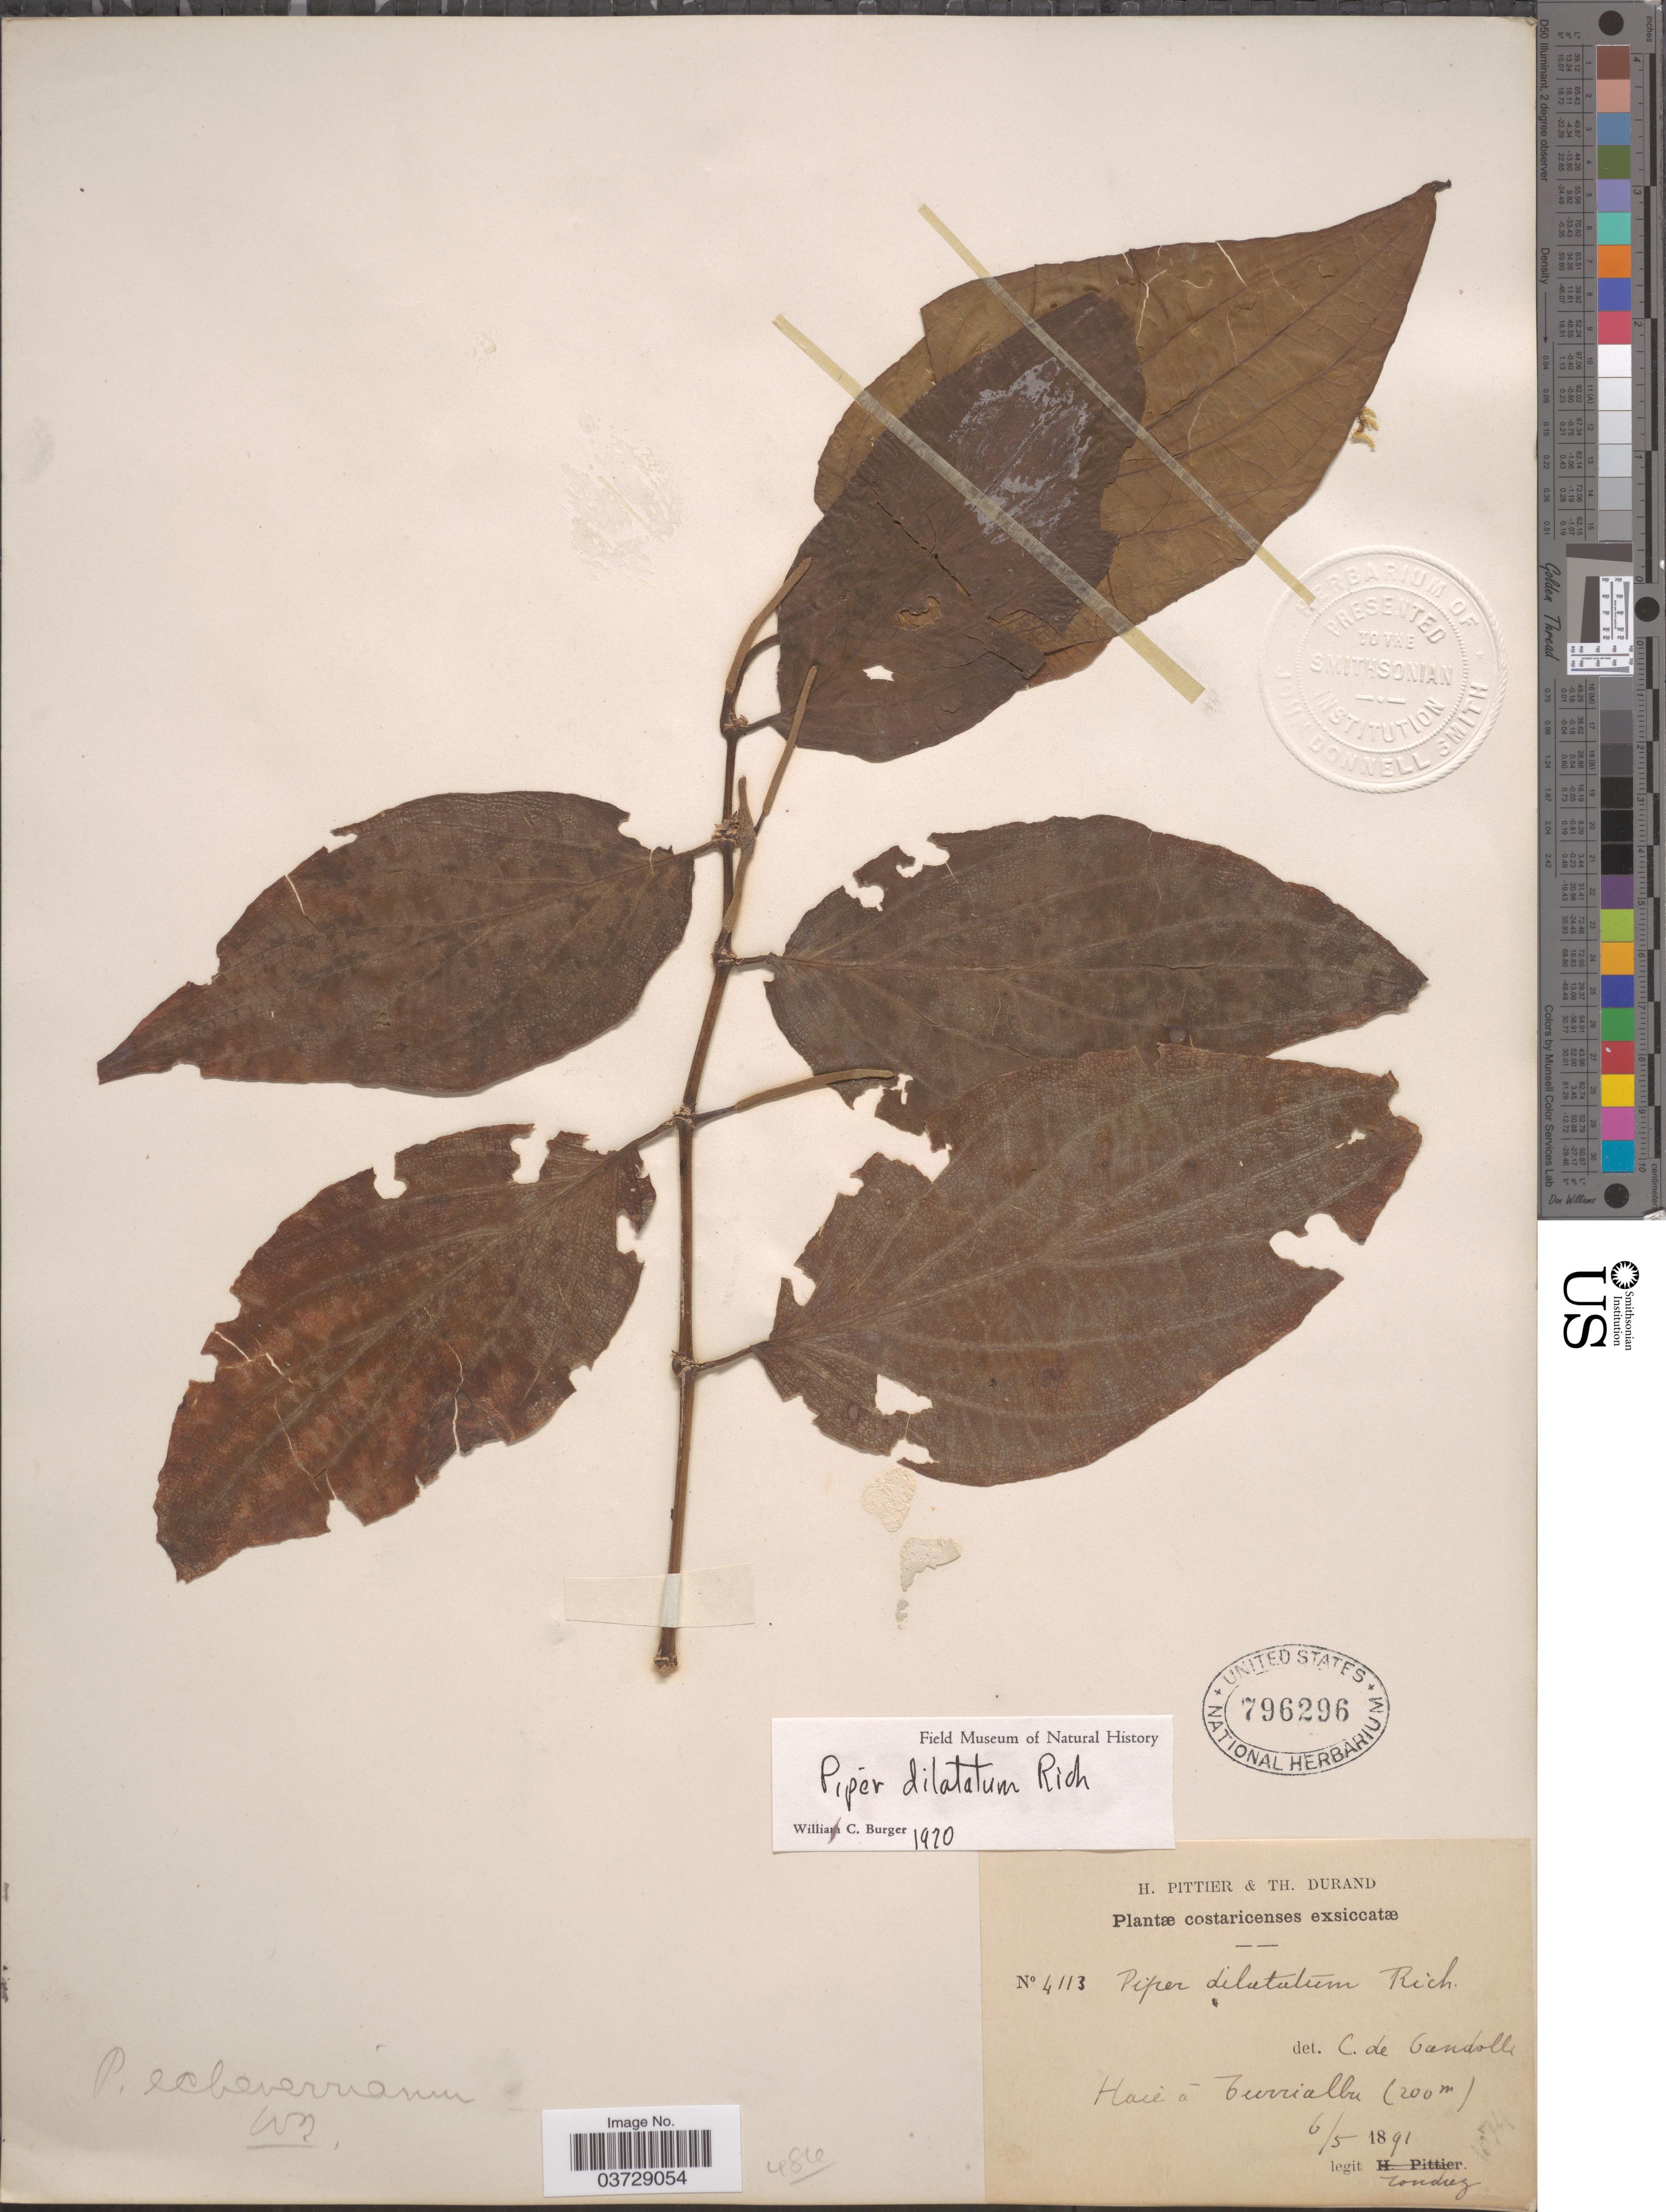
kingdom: Plantae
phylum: Tracheophyta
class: Magnoliopsida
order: Piperales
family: Piperaceae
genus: Piper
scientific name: Piper dilatatum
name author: Rich.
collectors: Tonduz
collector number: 4113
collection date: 1891-05-06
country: Costa Rica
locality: Hacé ā Turrialba.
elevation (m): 200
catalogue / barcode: US 796296